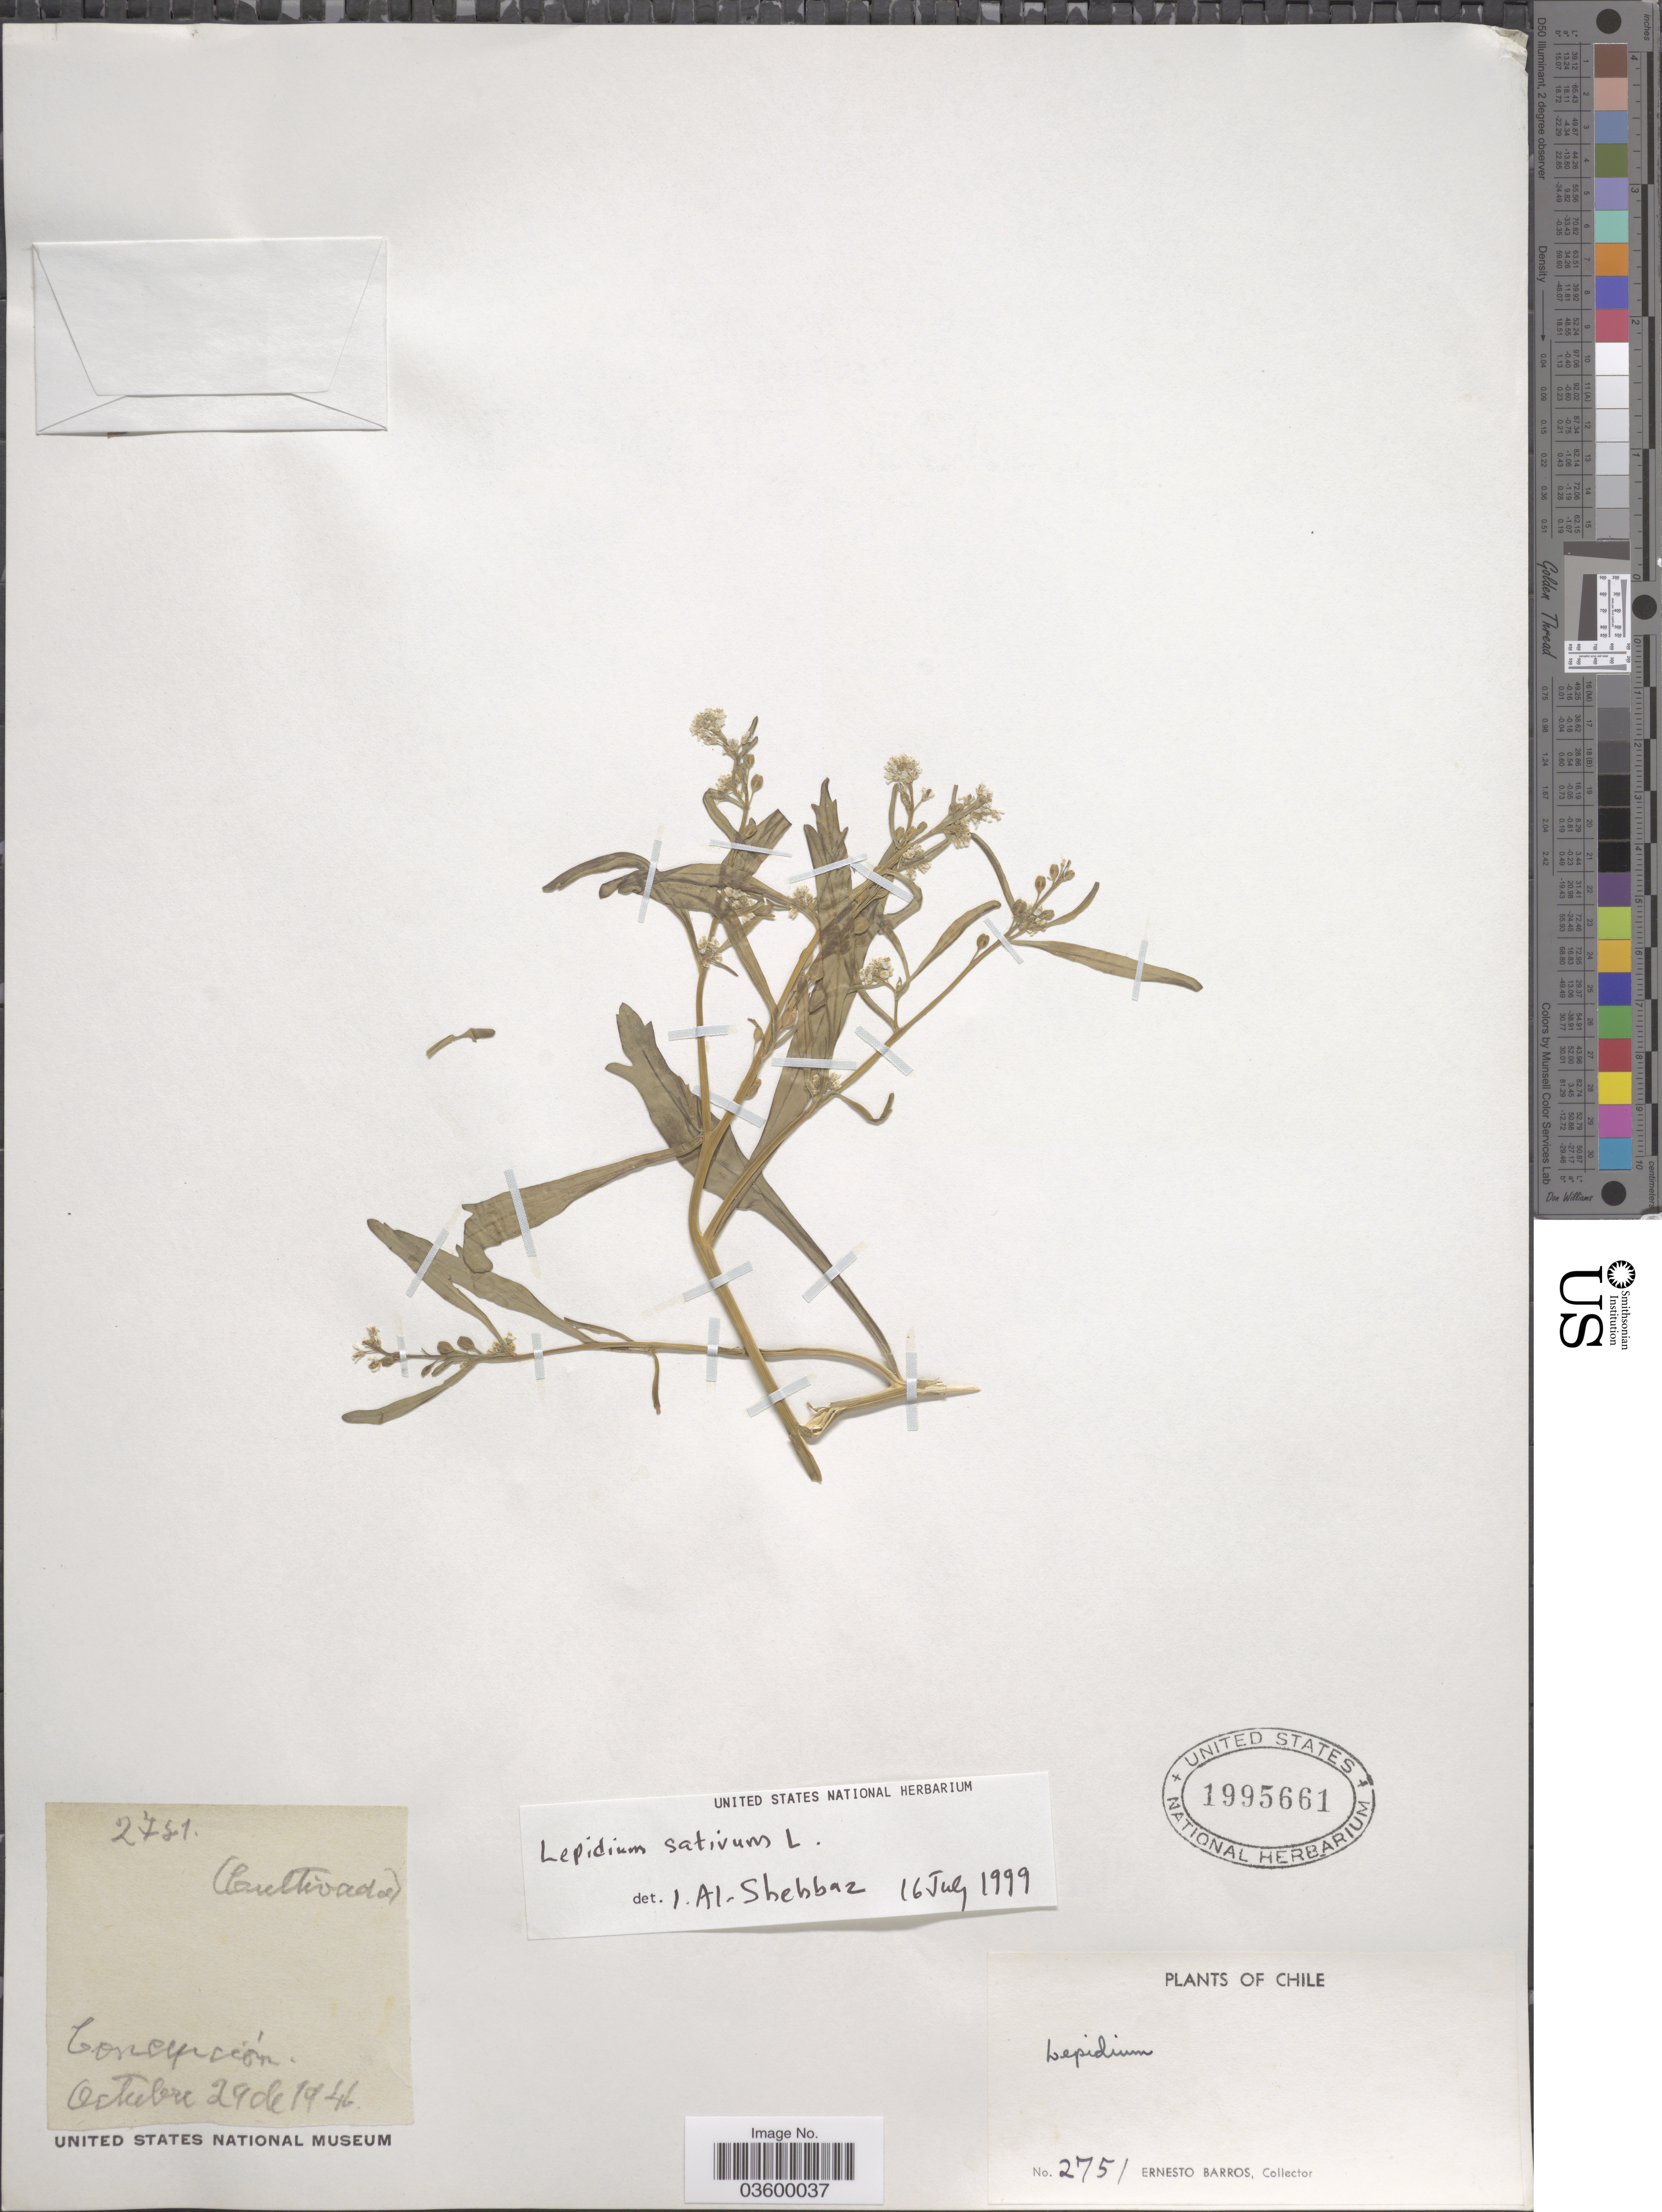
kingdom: Plantae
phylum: Tracheophyta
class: Magnoliopsida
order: Brassicales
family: Brassicaceae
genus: Lepidium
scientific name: Lepidium sativum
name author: L.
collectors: E. Barros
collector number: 2751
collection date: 1946-10-29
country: Chile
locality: Concepción.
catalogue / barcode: US 1995661